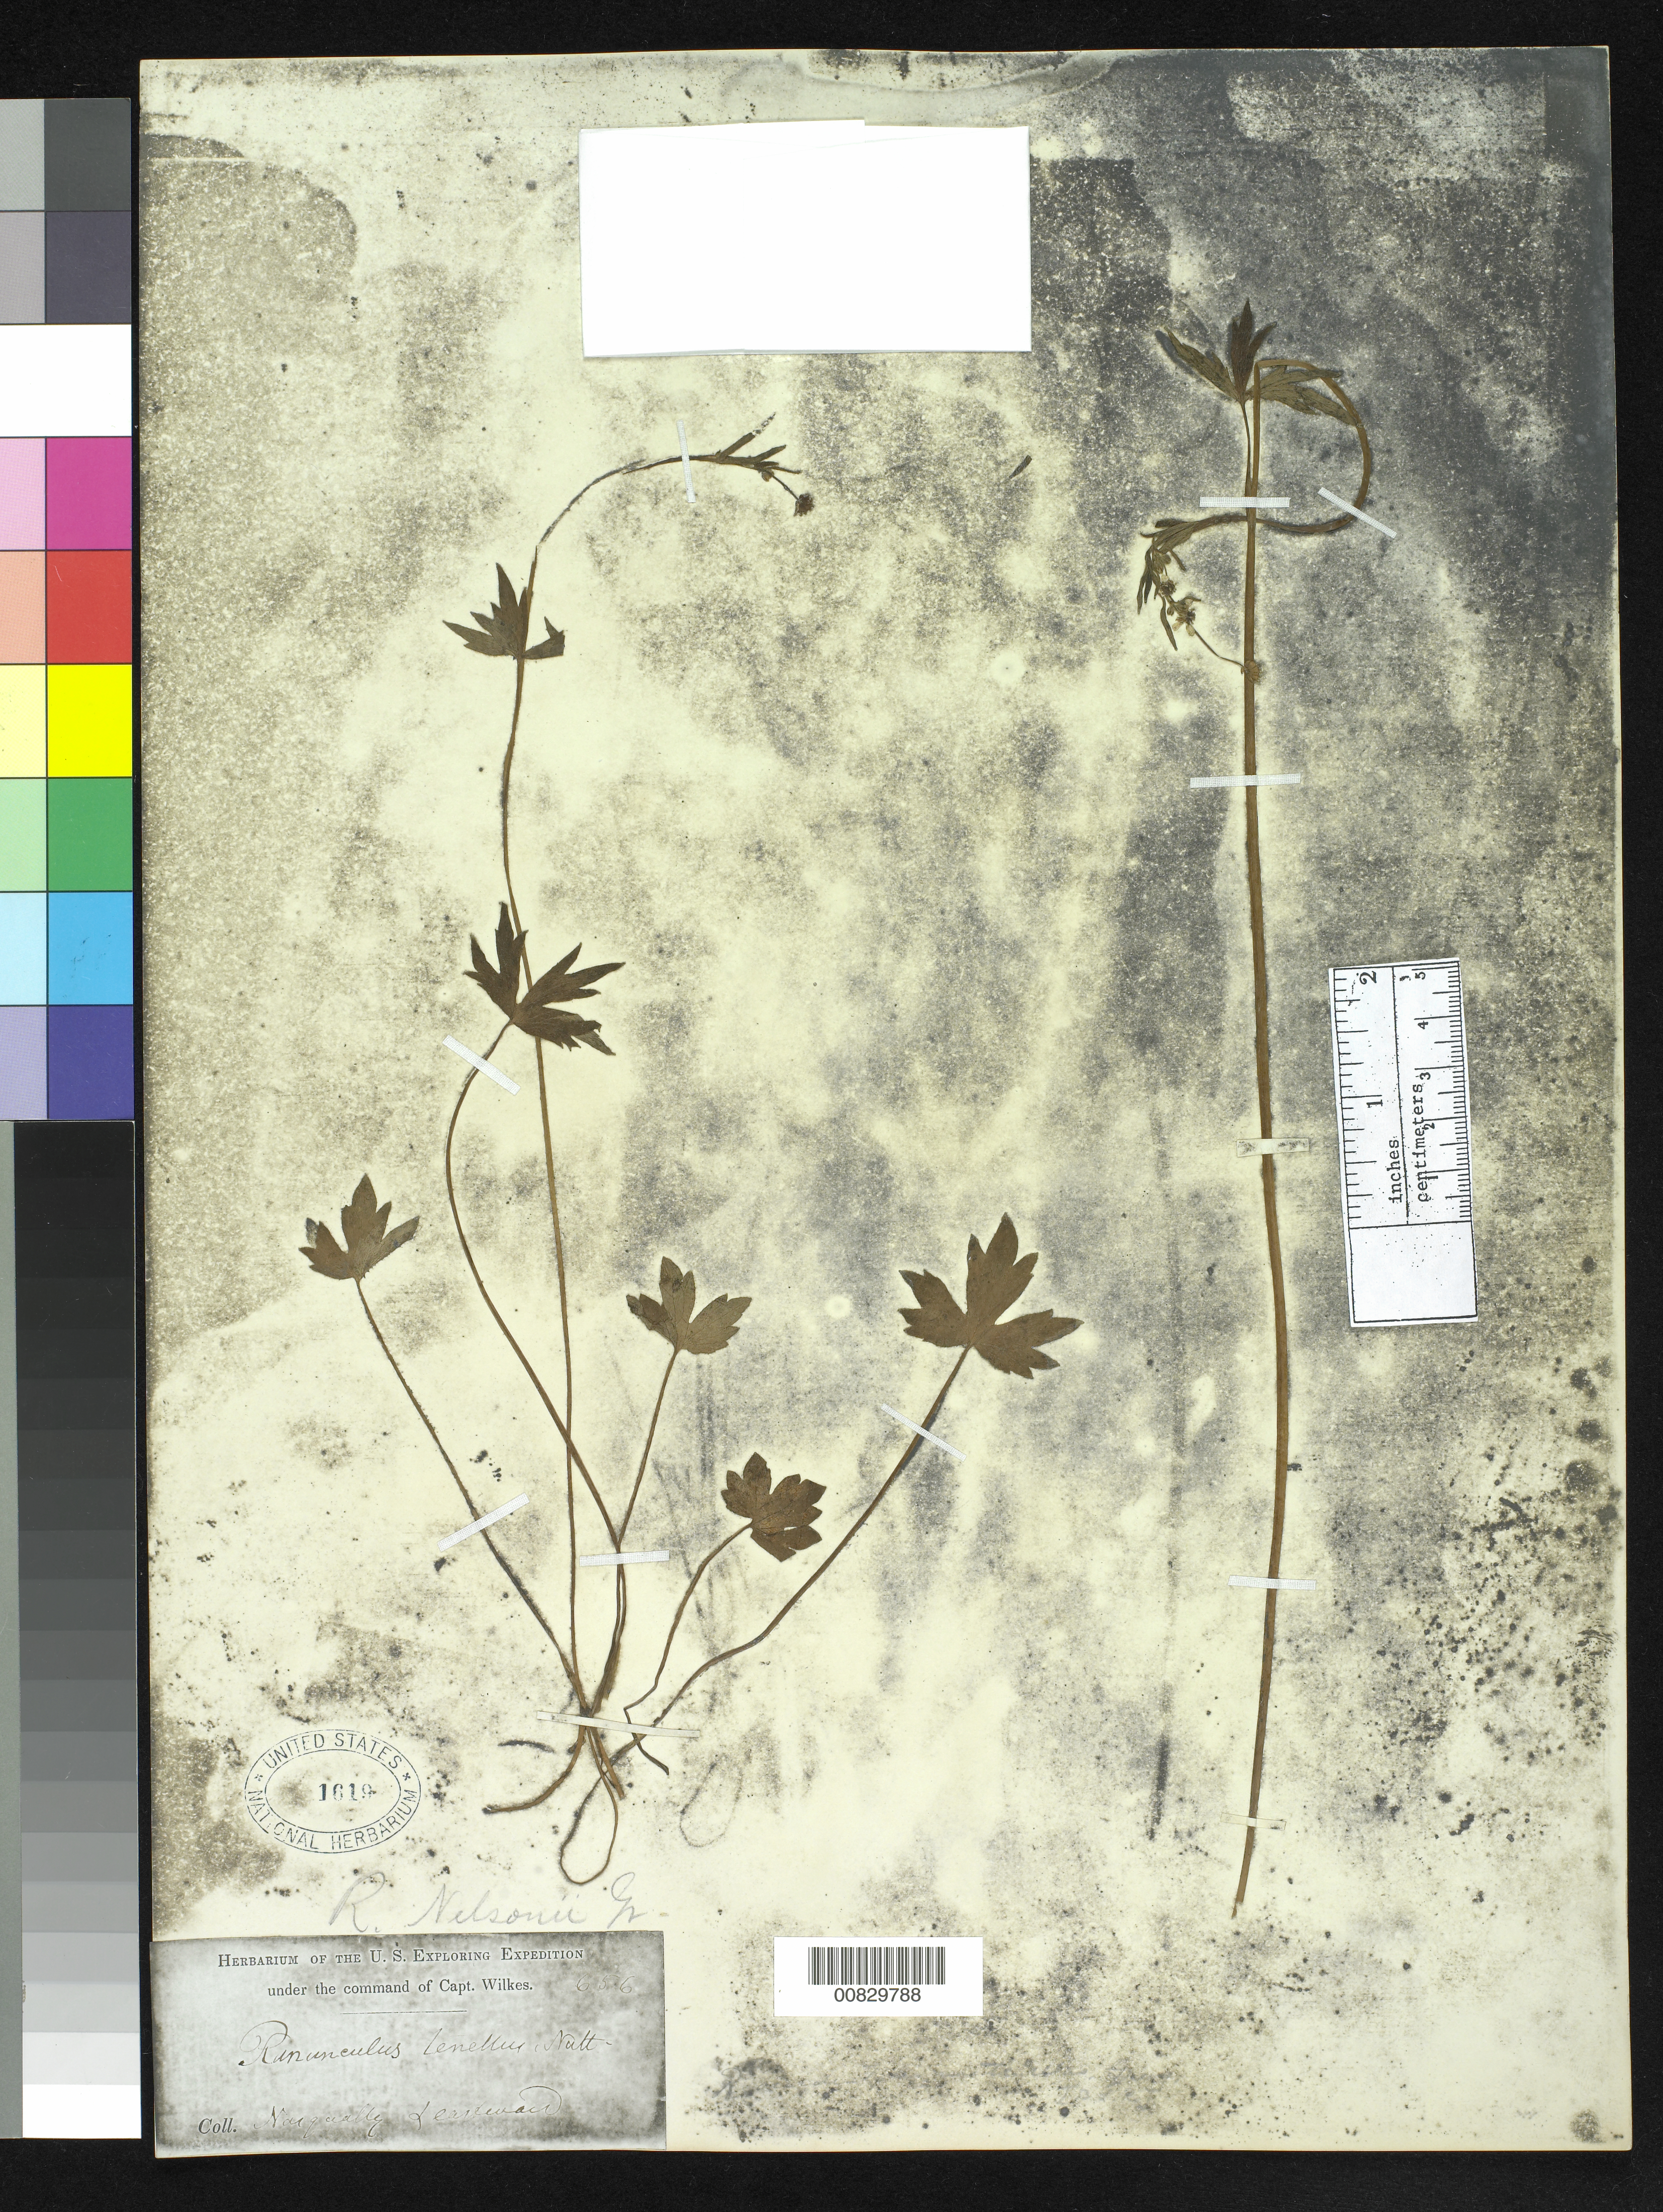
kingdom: Plantae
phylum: Tracheophyta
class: Magnoliopsida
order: Ranunculales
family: Ranunculaceae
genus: Ranunculus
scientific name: Ranunculus bongardii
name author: Greene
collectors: Wilkes Explor. Exped.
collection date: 1838/1842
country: United States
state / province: Washington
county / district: King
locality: Nisqually, Puget Sound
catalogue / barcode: US 1619